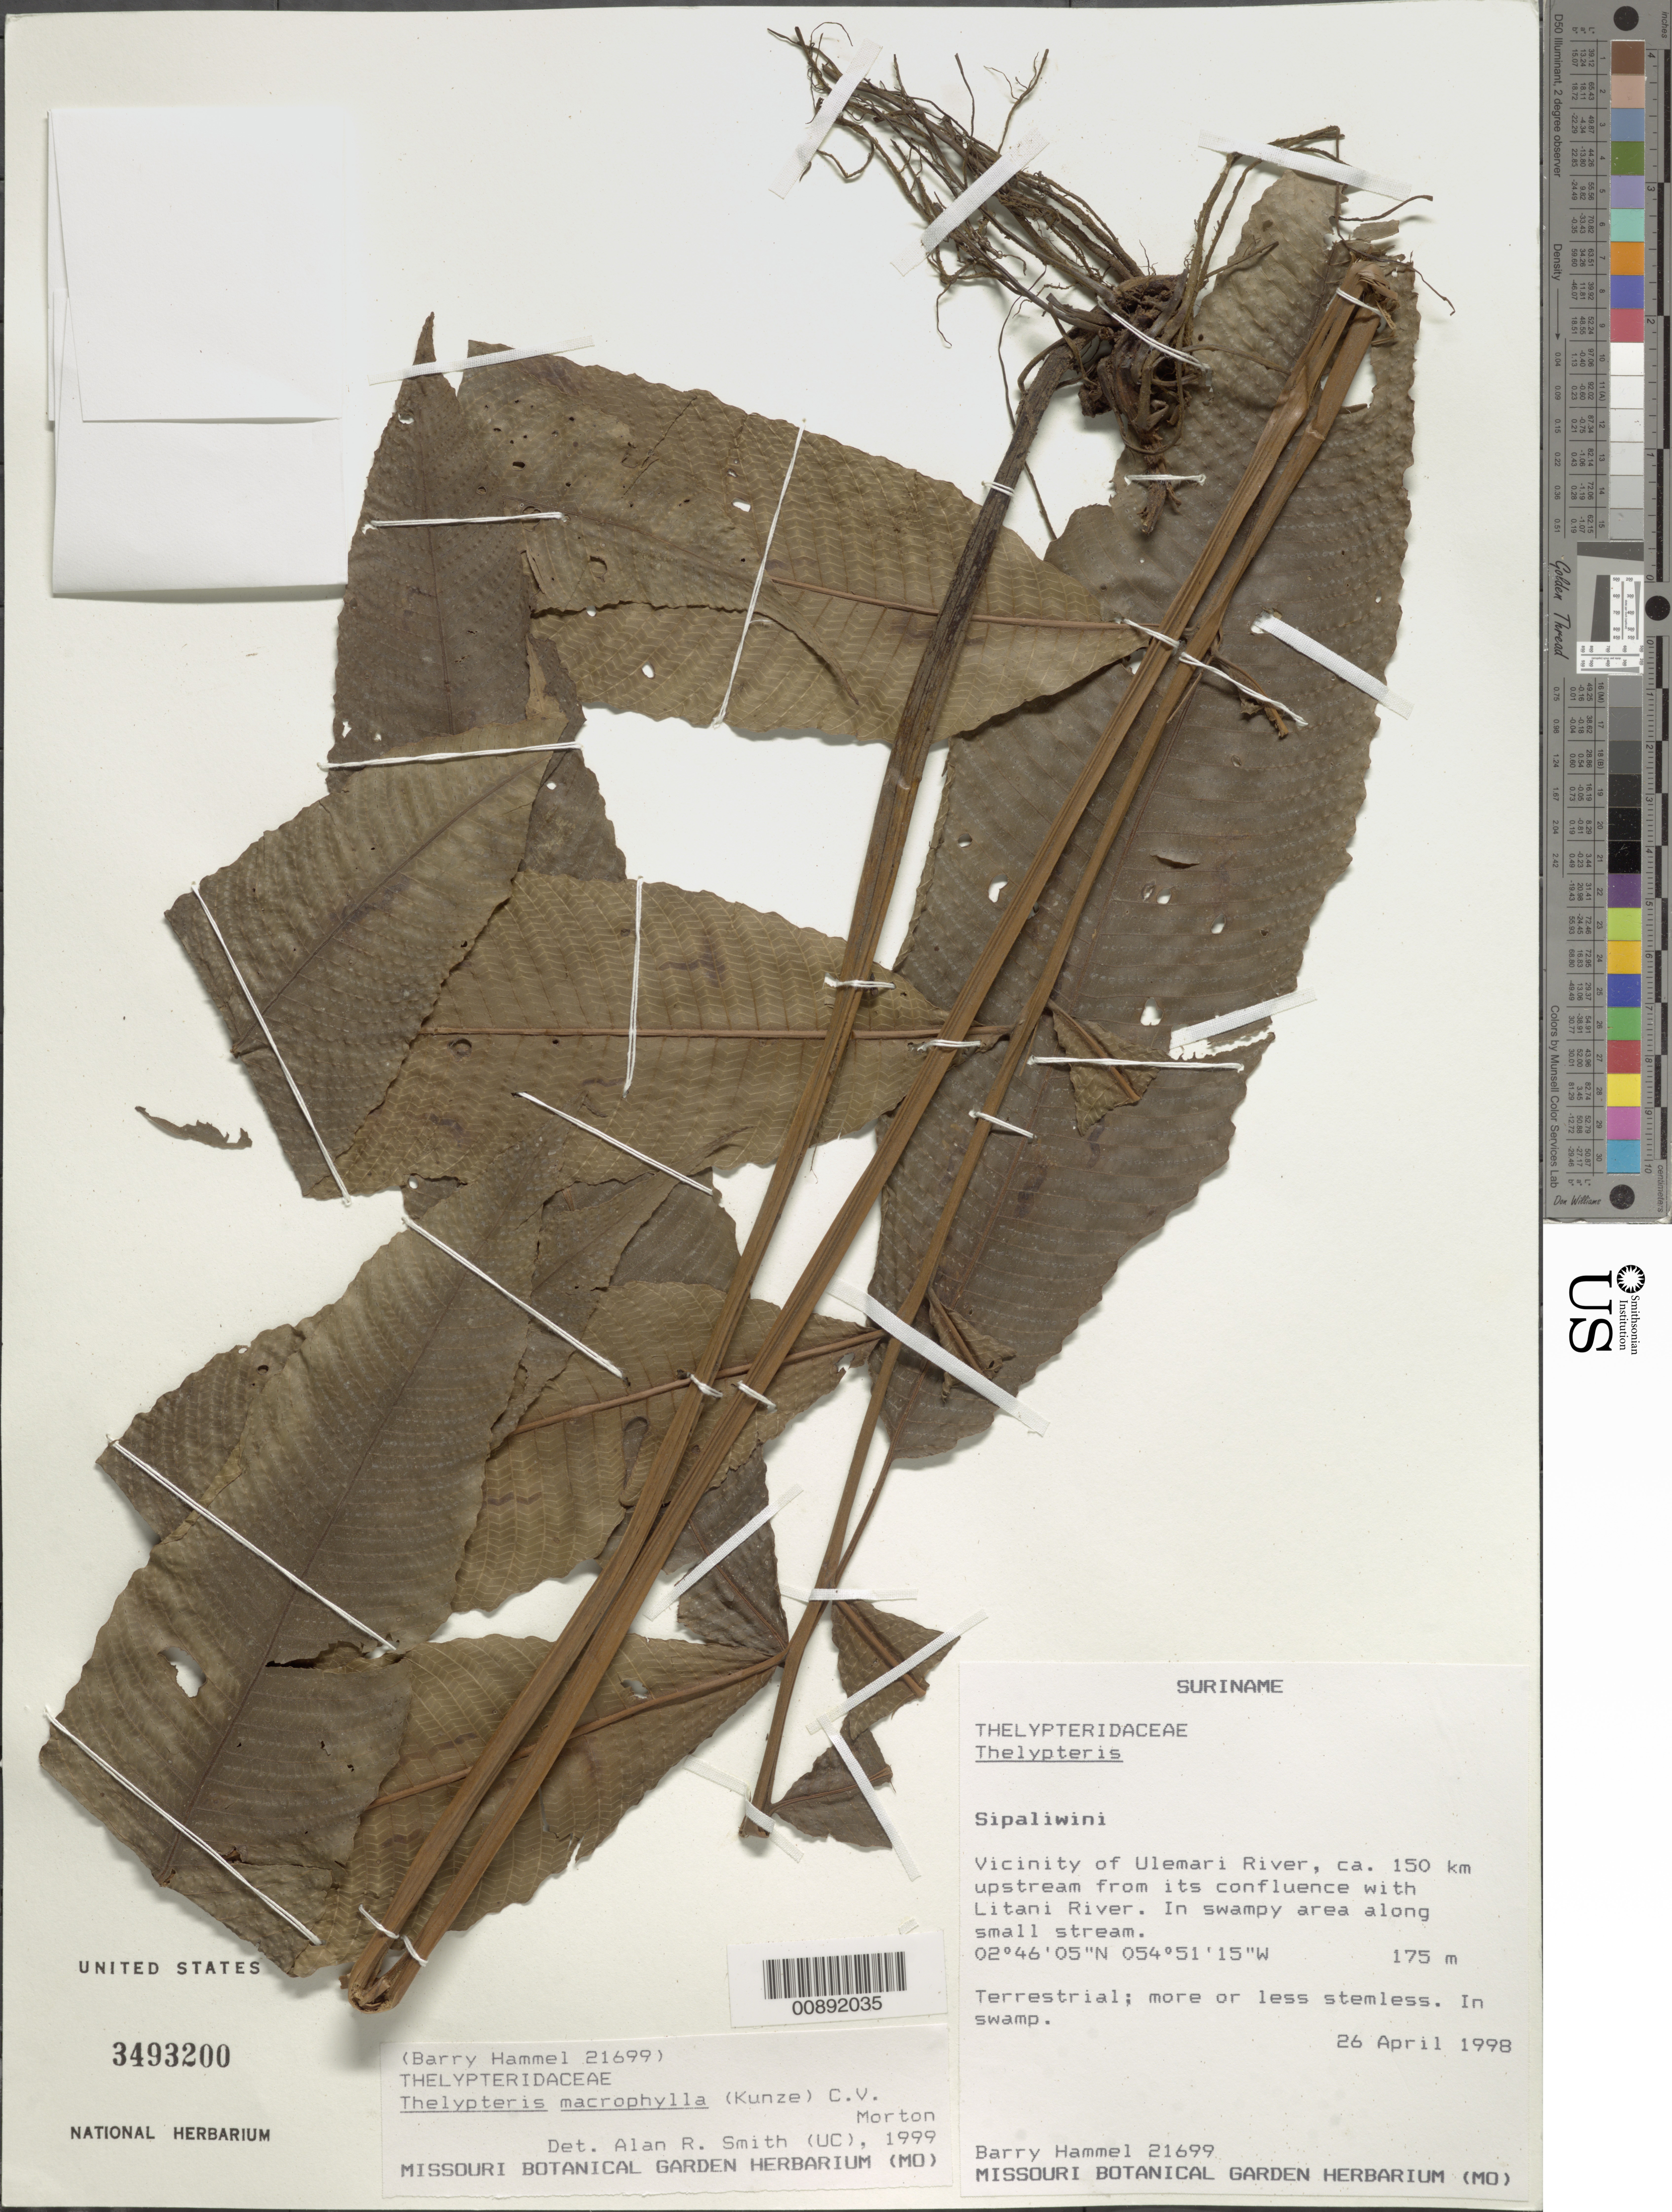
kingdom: Plantae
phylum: Tracheophyta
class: Polypodiopsida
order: Polypodiales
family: Thelypteridaceae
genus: Meniscium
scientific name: Meniscium macrophyllum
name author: Kunze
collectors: B. Hammel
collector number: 21699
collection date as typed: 26-Apr-98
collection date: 1998-04-26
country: Suriname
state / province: Sipaliwini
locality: Ulemari R., ca. 150 km upstream from confl. with Litani R.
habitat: In swampy area long small stream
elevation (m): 175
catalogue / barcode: US 3493200